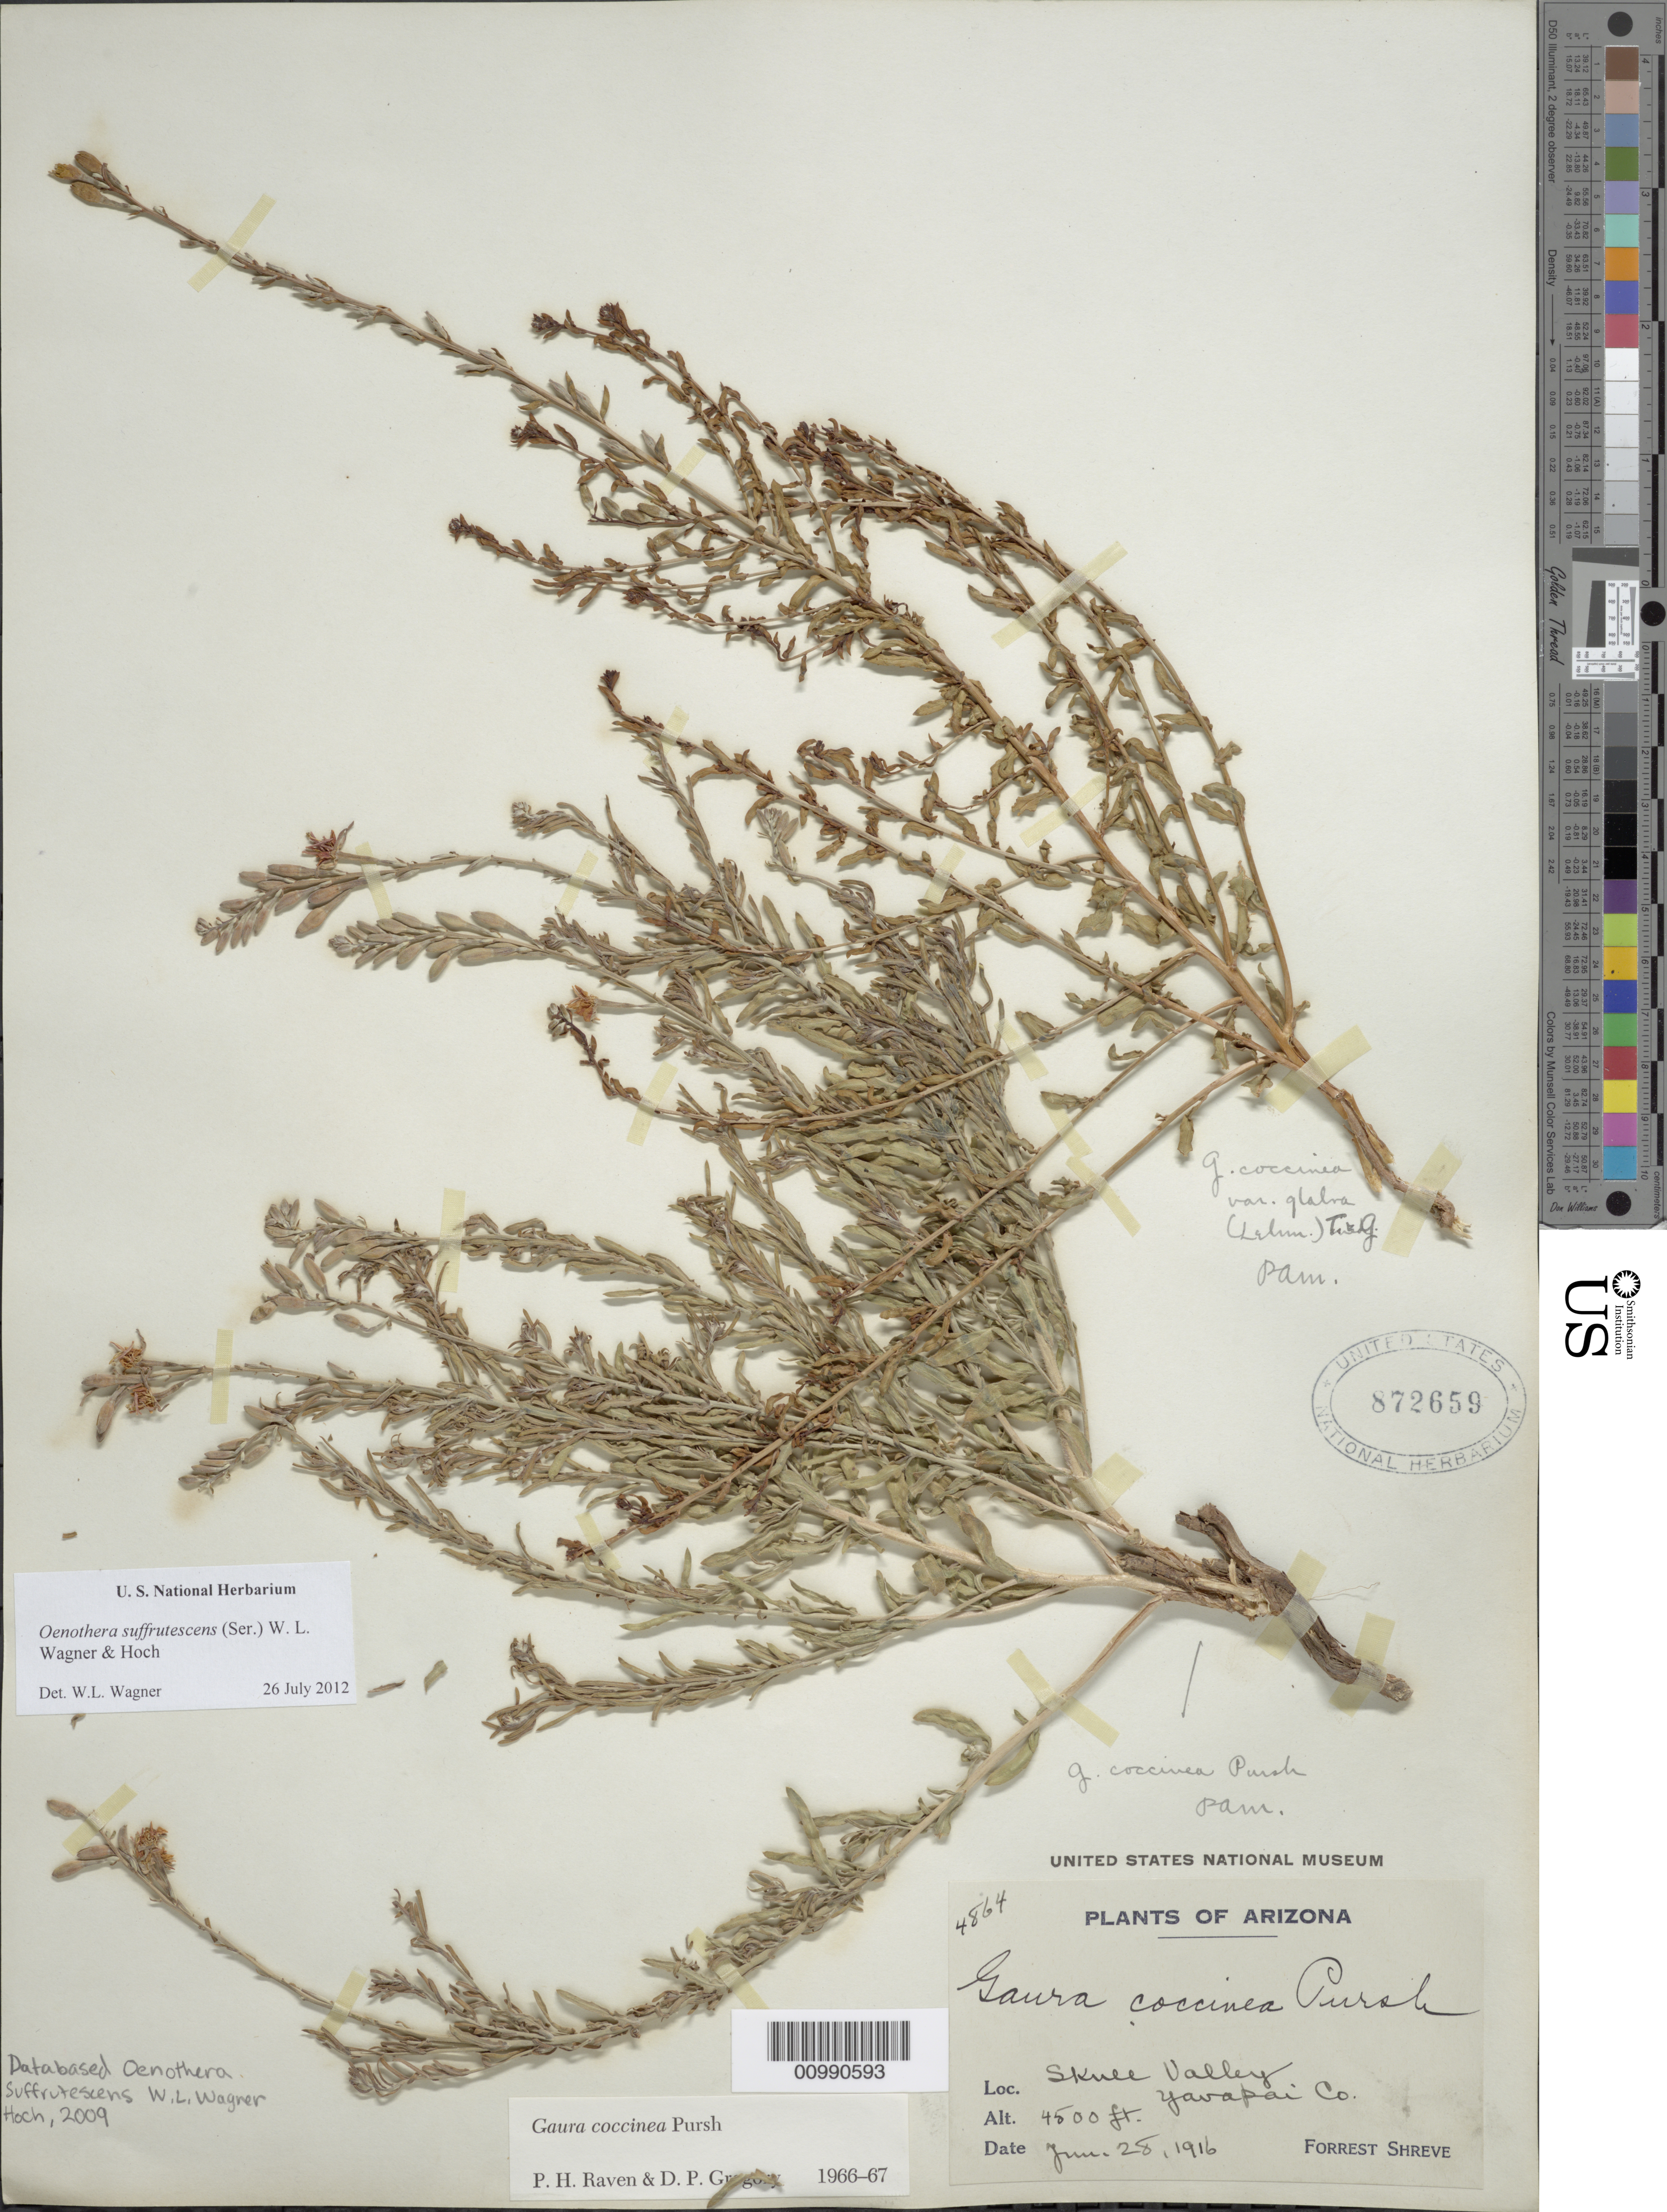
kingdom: Plantae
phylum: Tracheophyta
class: Magnoliopsida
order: Myrtales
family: Onagraceae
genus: Oenothera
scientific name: Oenothera suffrutescens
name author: (Ser.) W.L. Wagner & Hoch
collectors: F. Shreve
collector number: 4864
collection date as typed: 28 Jun 1916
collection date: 1916-06-28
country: United States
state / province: Arizona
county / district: Yavapai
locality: Skull Valley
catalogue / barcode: US 872659